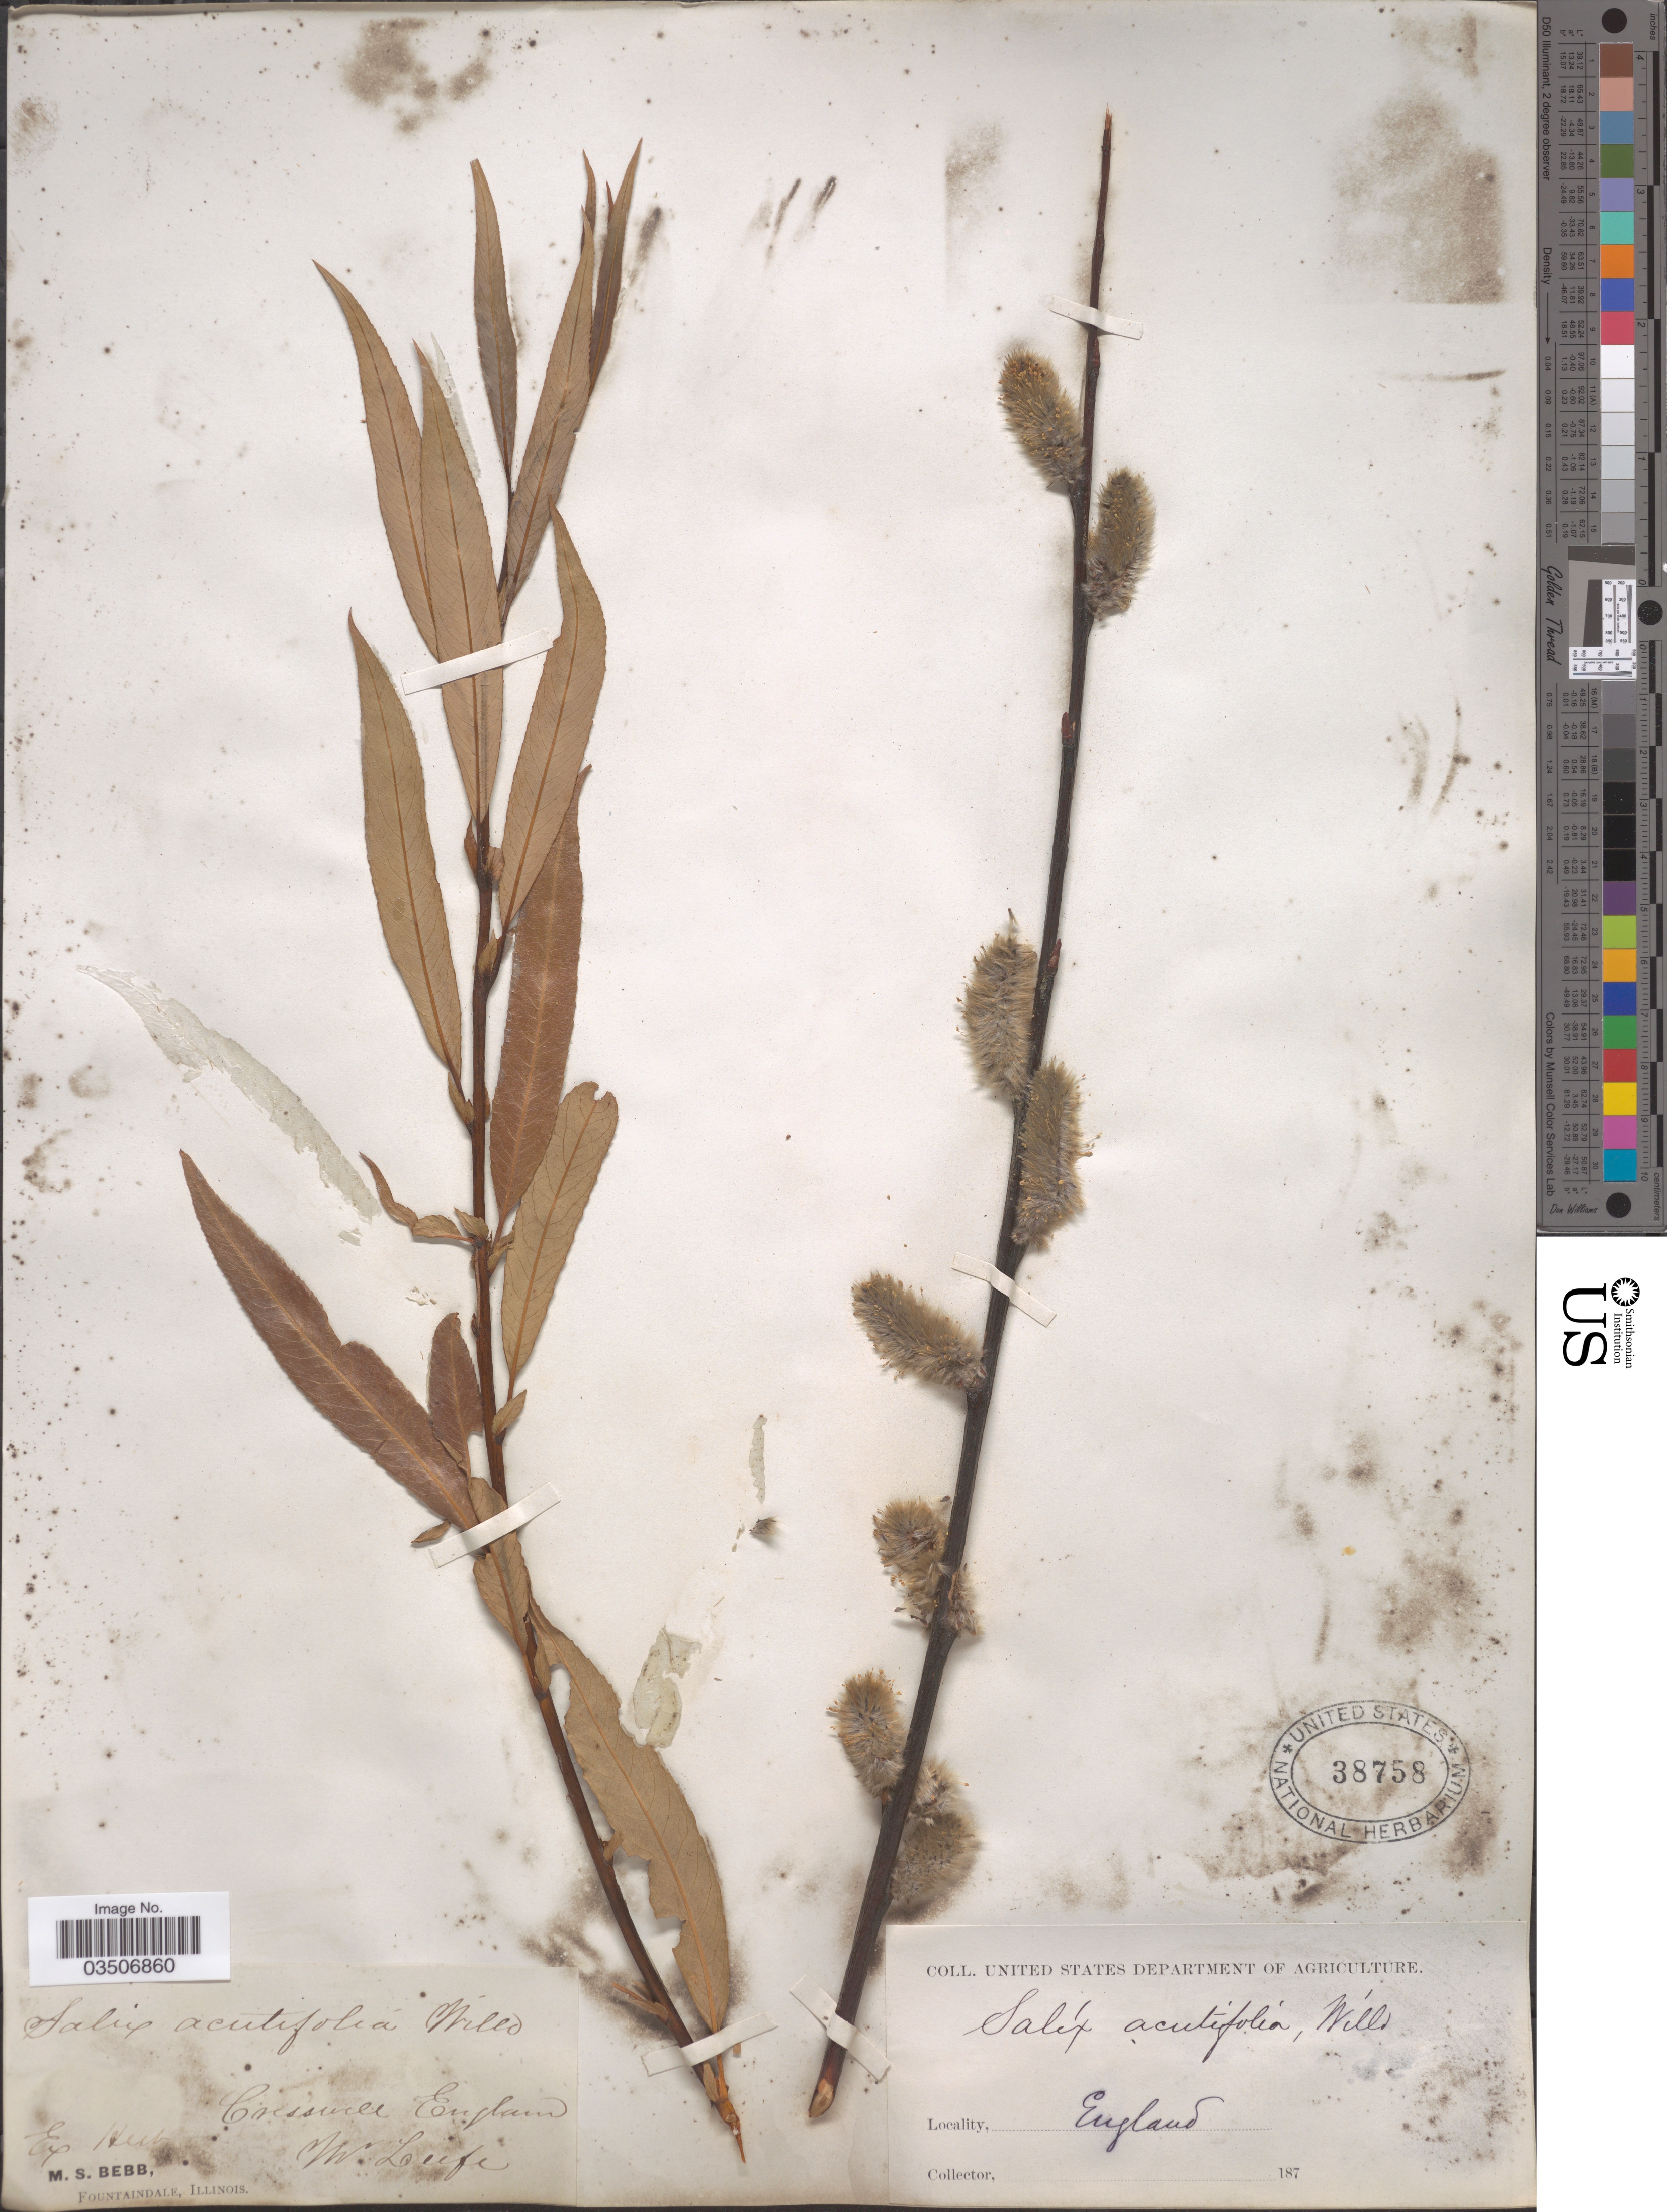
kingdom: Plantae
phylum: Tracheophyta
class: Magnoliopsida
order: Malpighiales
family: Salicaceae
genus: Salix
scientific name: Salix acutifolia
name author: Willd.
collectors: Leefe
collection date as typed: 187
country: United Kingdom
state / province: England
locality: Cresswell.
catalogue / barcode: US 38758